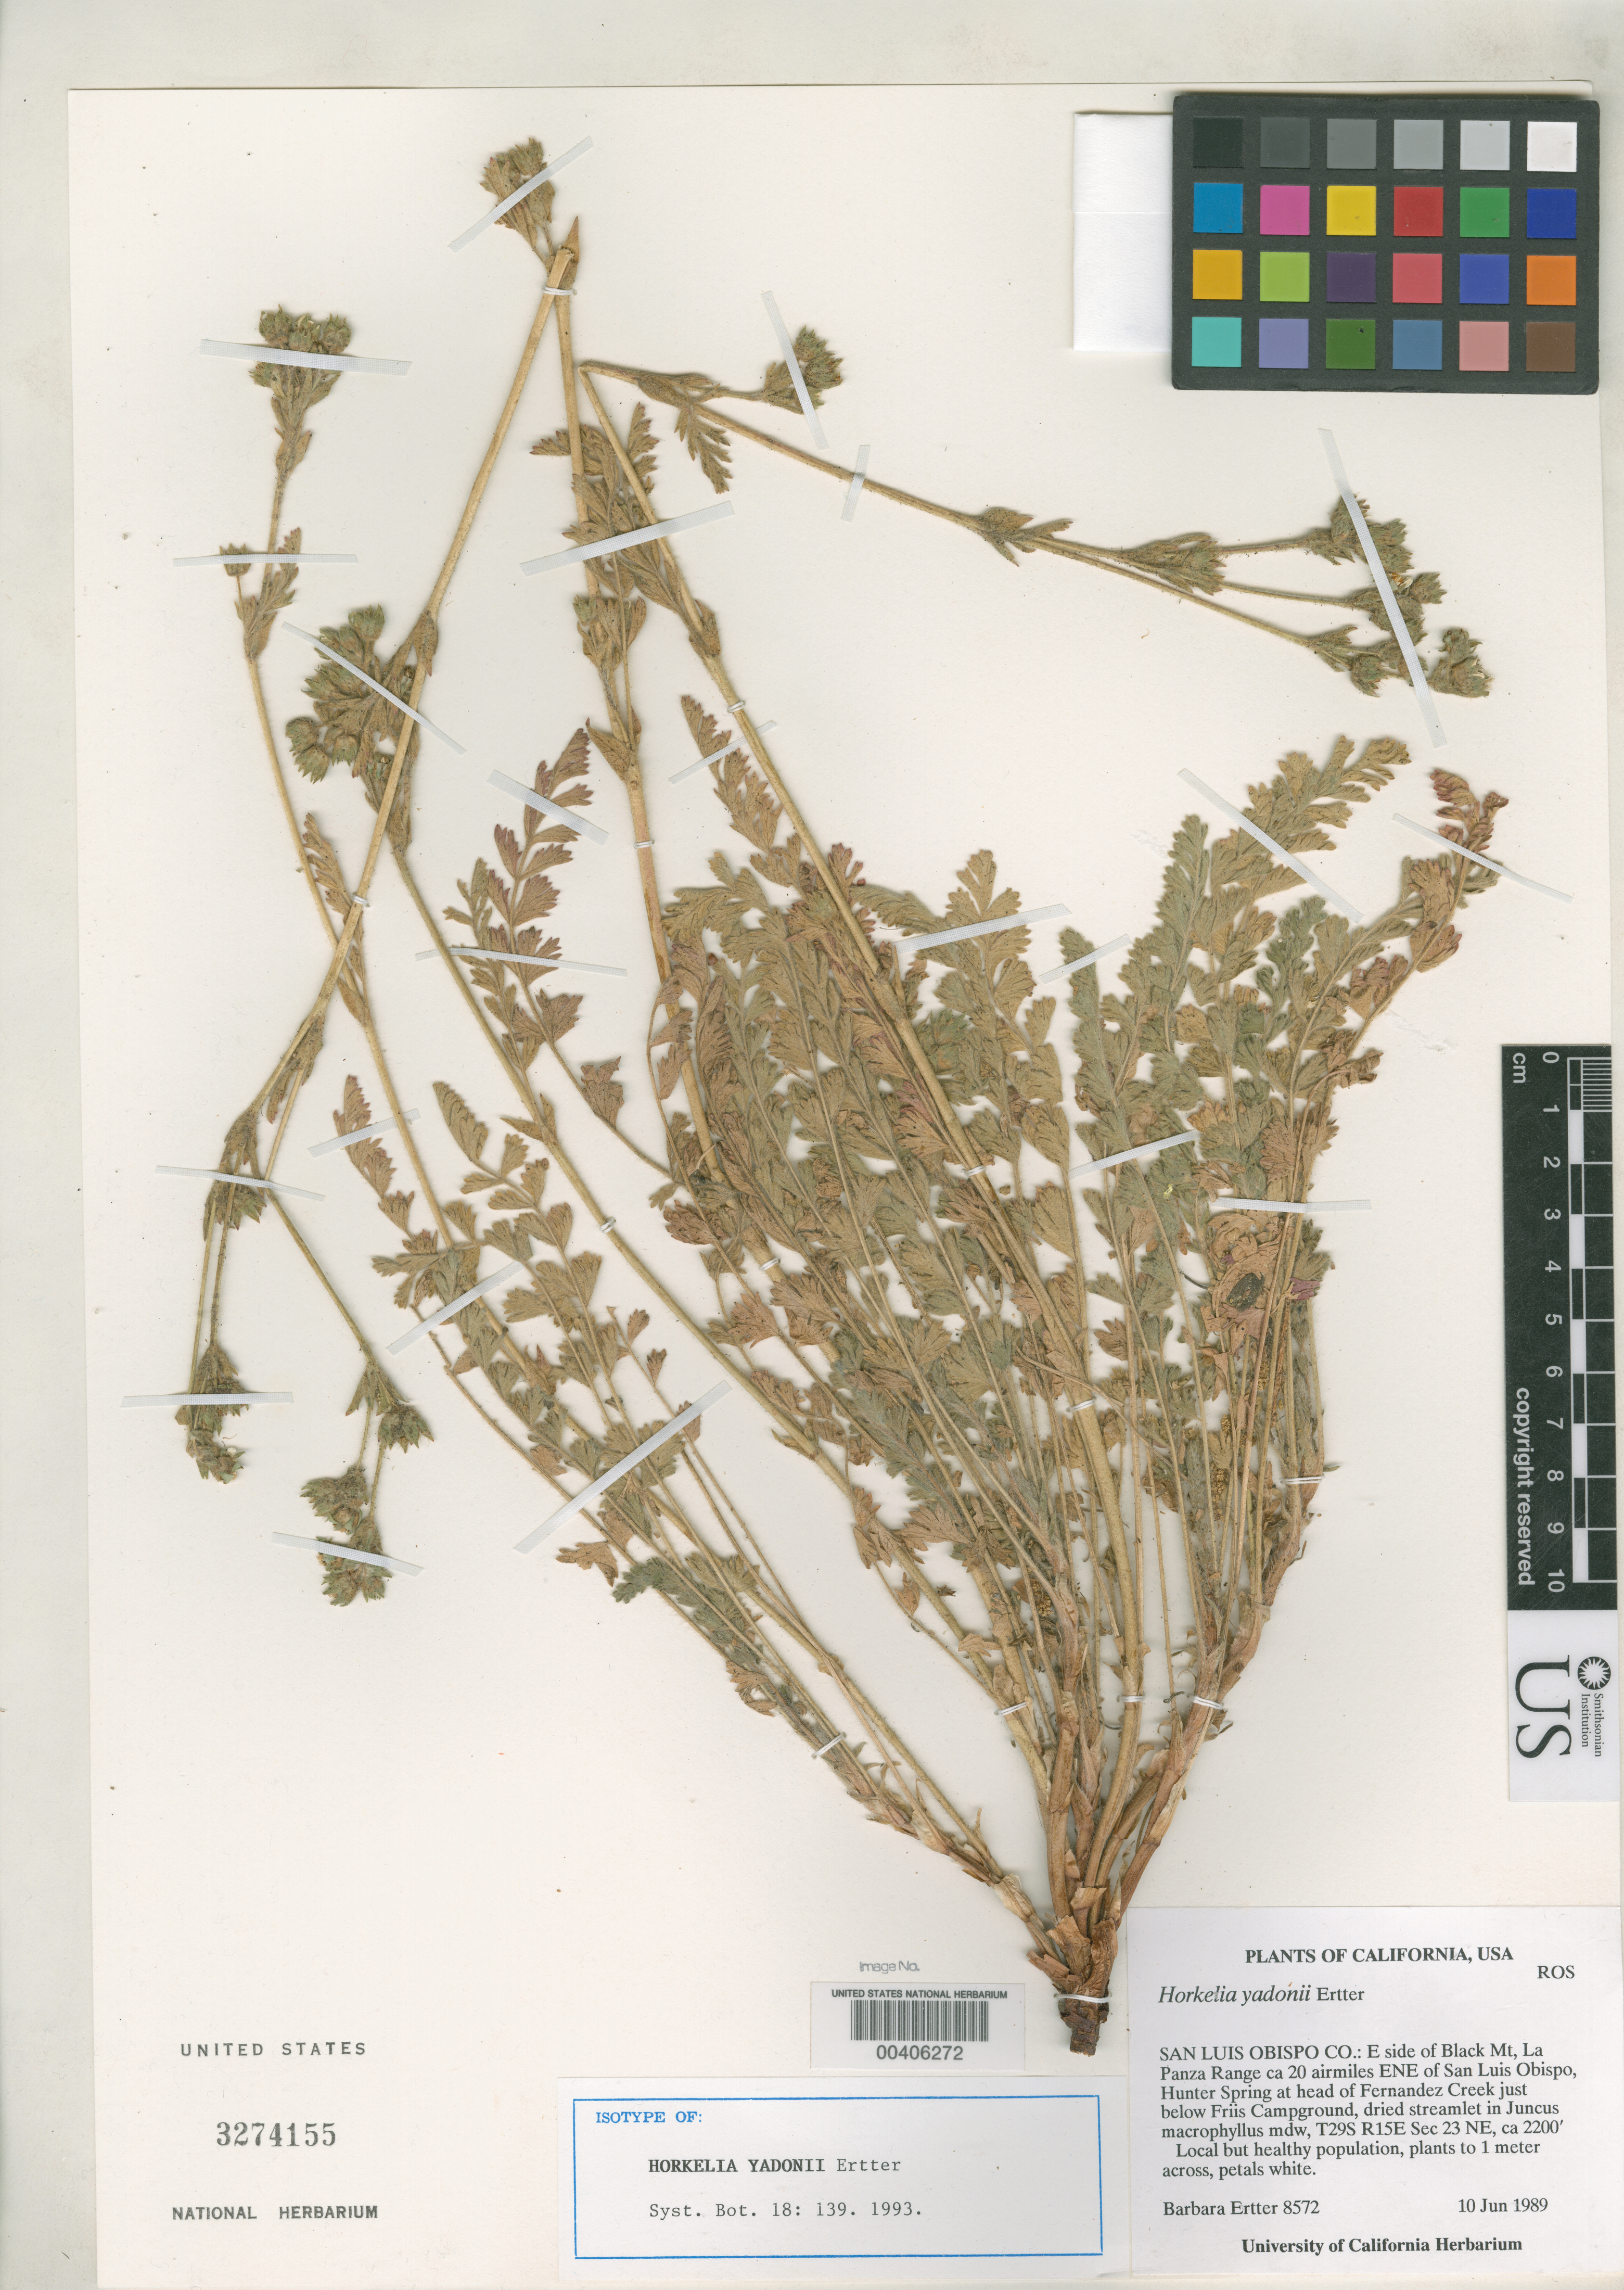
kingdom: Plantae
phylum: Tracheophyta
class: Magnoliopsida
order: Rosales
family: Rosaceae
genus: Horkelia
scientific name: Horkelia yadonii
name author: Ertter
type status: Isotype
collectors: B. Ertter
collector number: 8572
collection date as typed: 10 Jun 1989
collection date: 1989-06-10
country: United States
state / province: California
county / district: San Luis Obispo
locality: E side of Black Mt., La Panza range ca 20 air miles ENE of San Luis Obispo, Hunter Spring at head of Fernandez Creek.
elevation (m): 671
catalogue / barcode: US 3274155